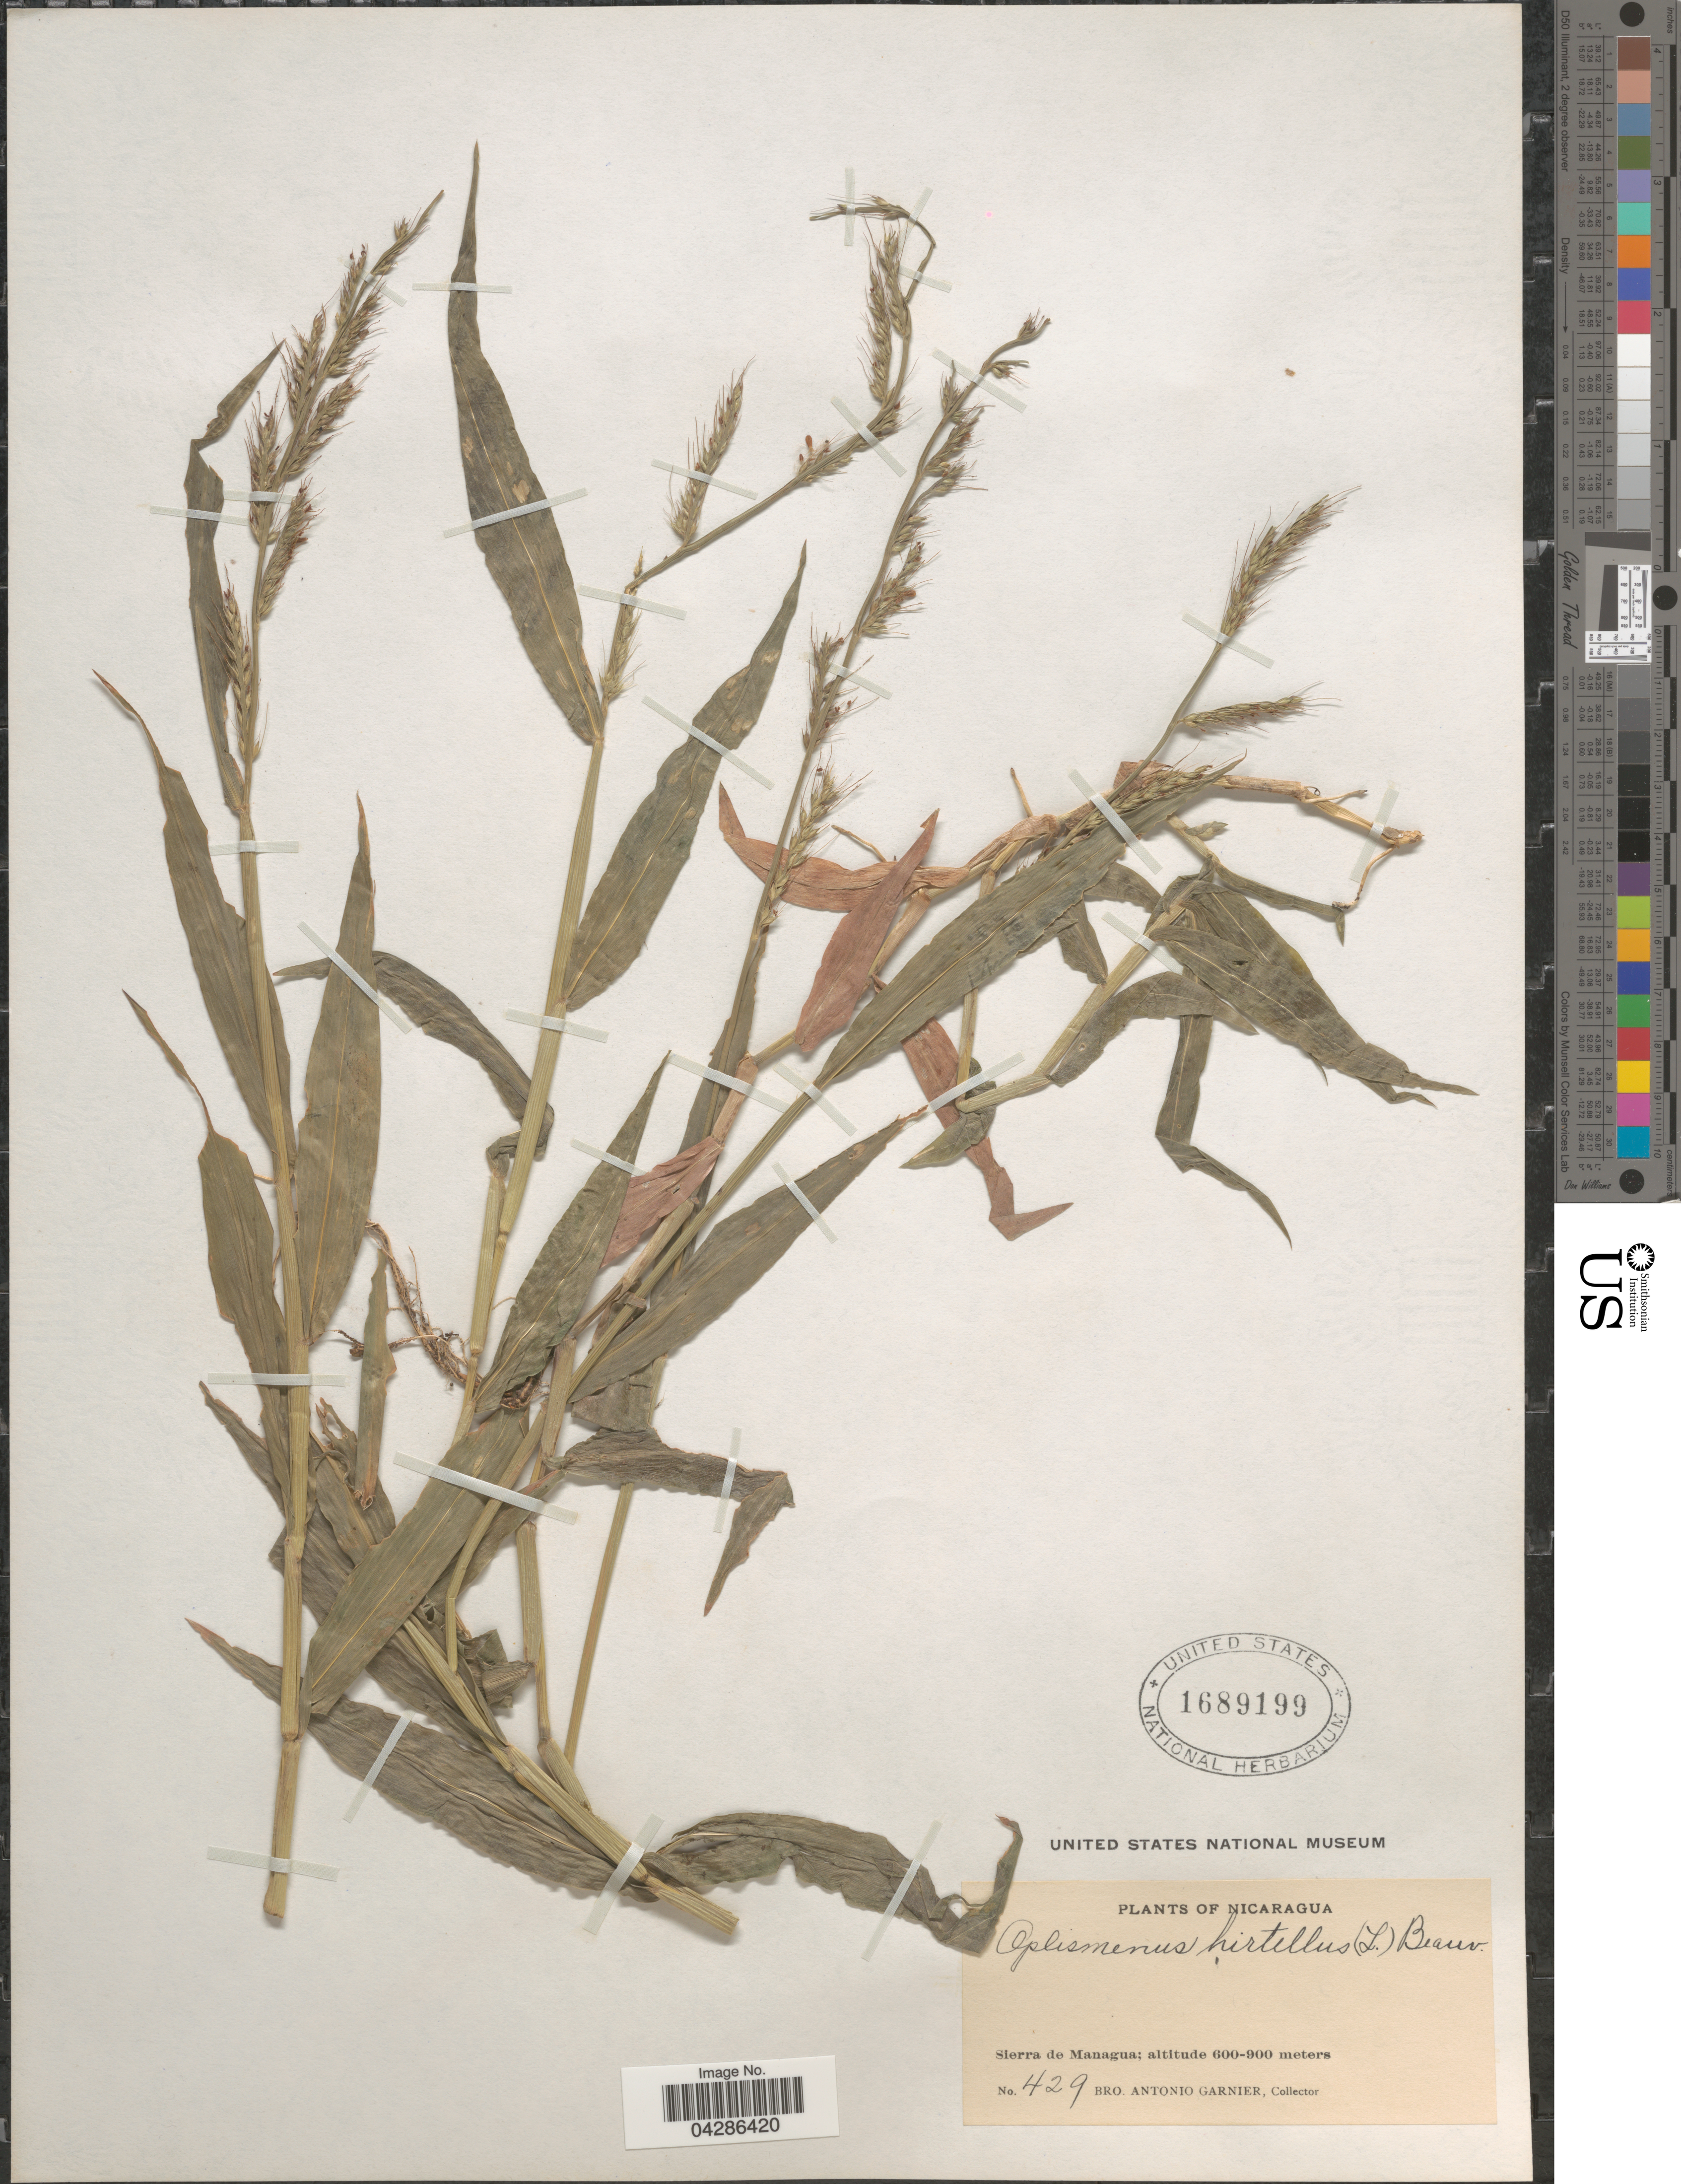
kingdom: Plantae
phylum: Tracheophyta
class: Liliopsida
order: Poales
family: Poaceae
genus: Oplismenus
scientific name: Oplismenus hirtellus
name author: (L.) P. Beauv.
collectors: Bro. A. Garnier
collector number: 429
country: Nicaragua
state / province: Managua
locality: Sierra de Managua.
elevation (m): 600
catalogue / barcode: US 1689199